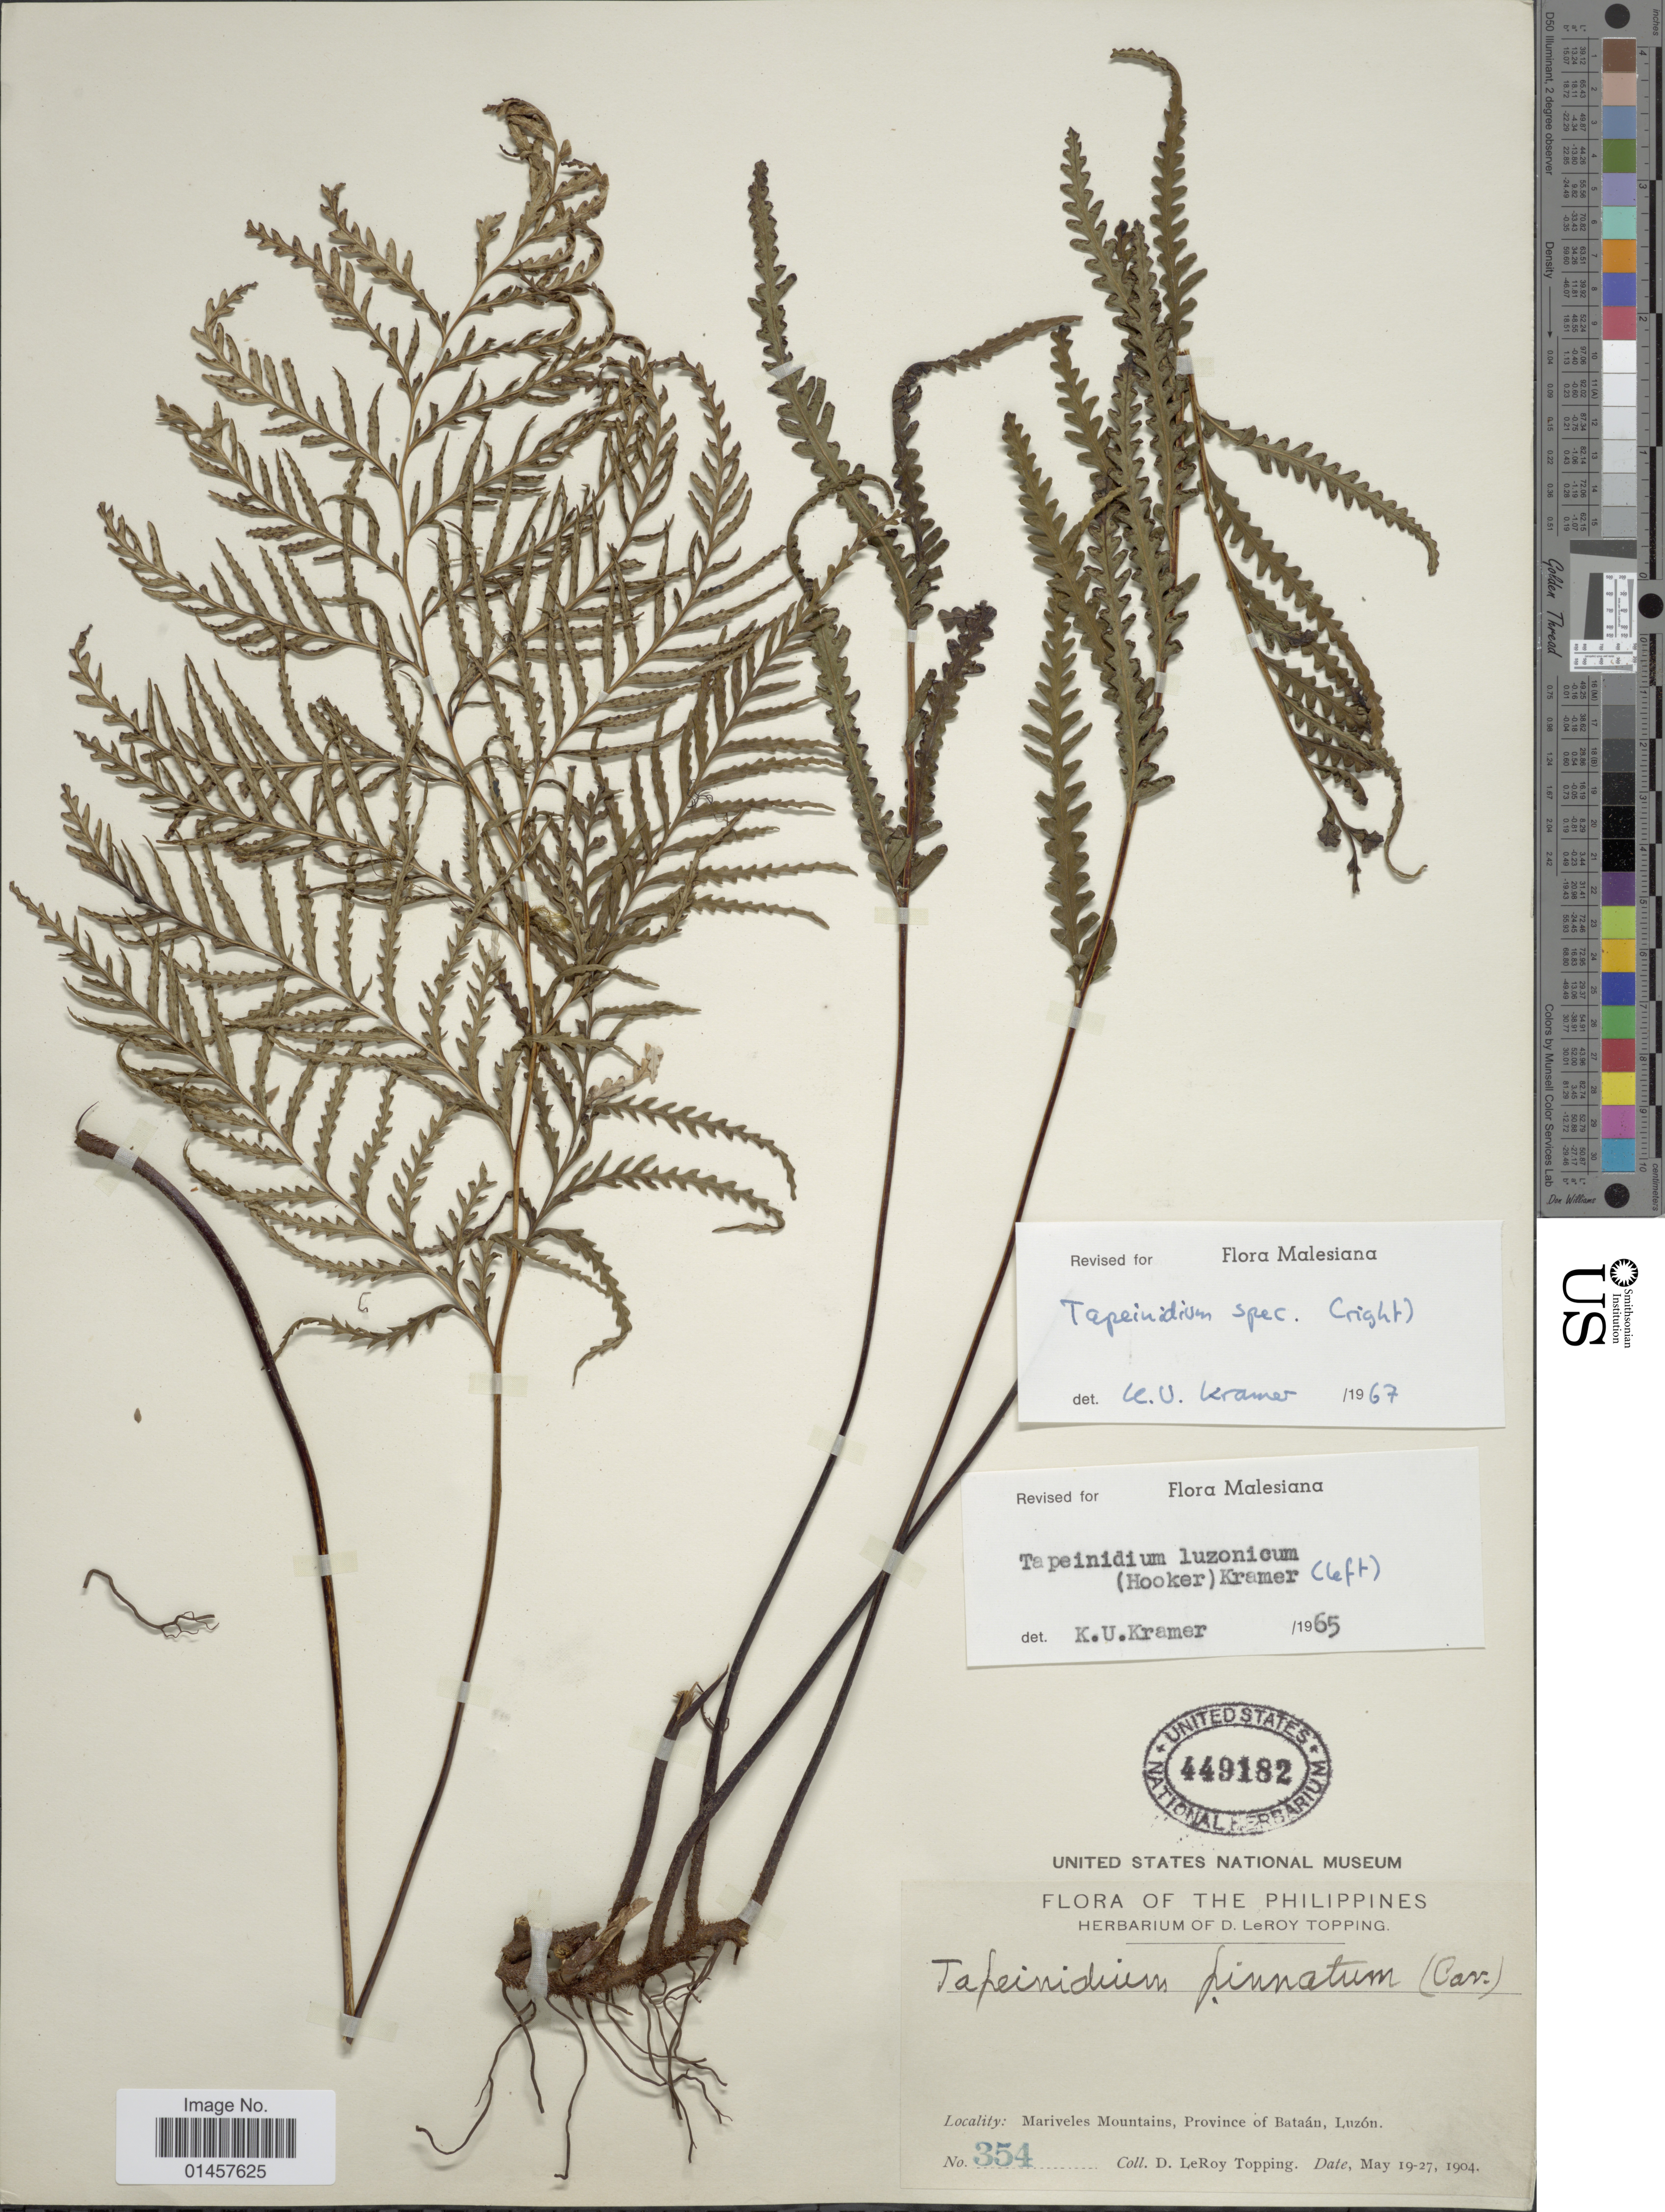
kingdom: Plantae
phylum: Tracheophyta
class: Polypodiopsida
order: Polypodiales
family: Lindsaeaceae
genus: Tapeinidium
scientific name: Tapeinidium luzonicum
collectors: D. L. Topping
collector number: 354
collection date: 1904-05-19/1904-05-27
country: Philippines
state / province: Cagayan Valley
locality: Mariveles Mountains, province of Bataán, Luzon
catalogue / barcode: US 449182